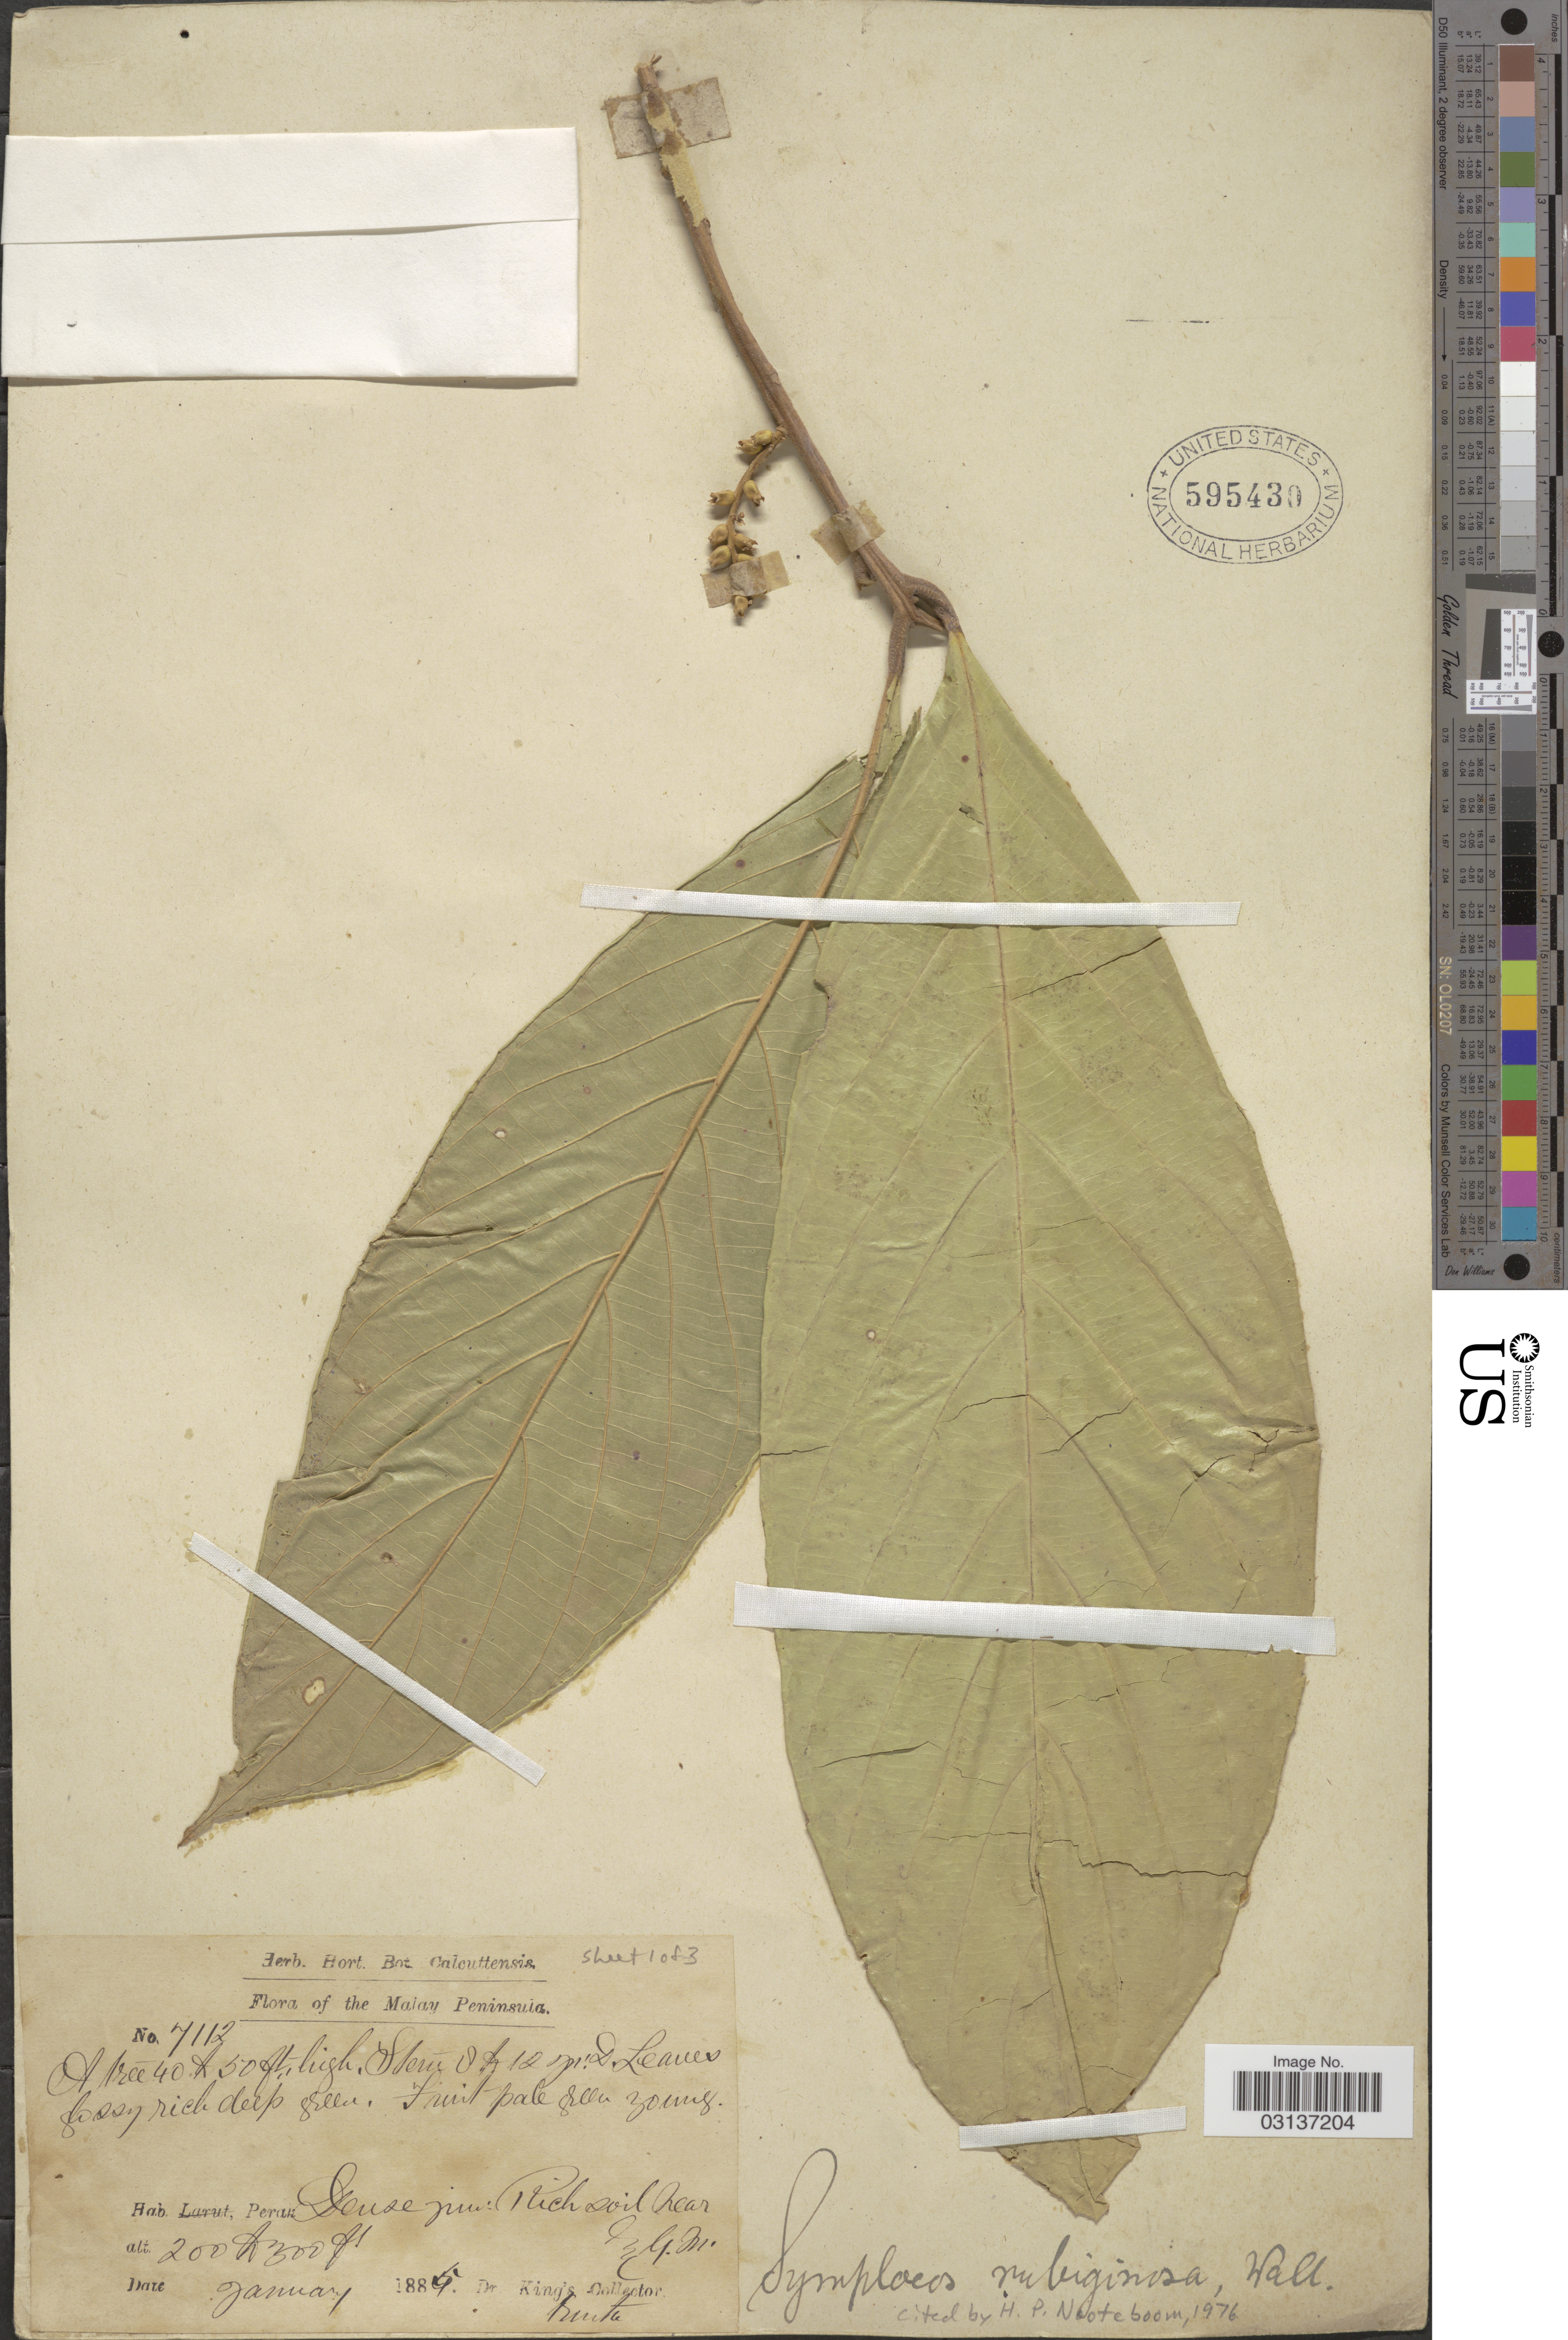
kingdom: Plantae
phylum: Tracheophyta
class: Magnoliopsida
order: Ericales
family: Symplocaceae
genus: Symplocos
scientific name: Symplocos rubiginosa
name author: Wall. ex DC.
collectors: Dr. King's collector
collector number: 7112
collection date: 1885-01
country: Malaysia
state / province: Perak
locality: Malay Peninsula. Perak. Dense jun.: Rich soil, Near G. M., Kinta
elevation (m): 61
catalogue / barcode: US 595430